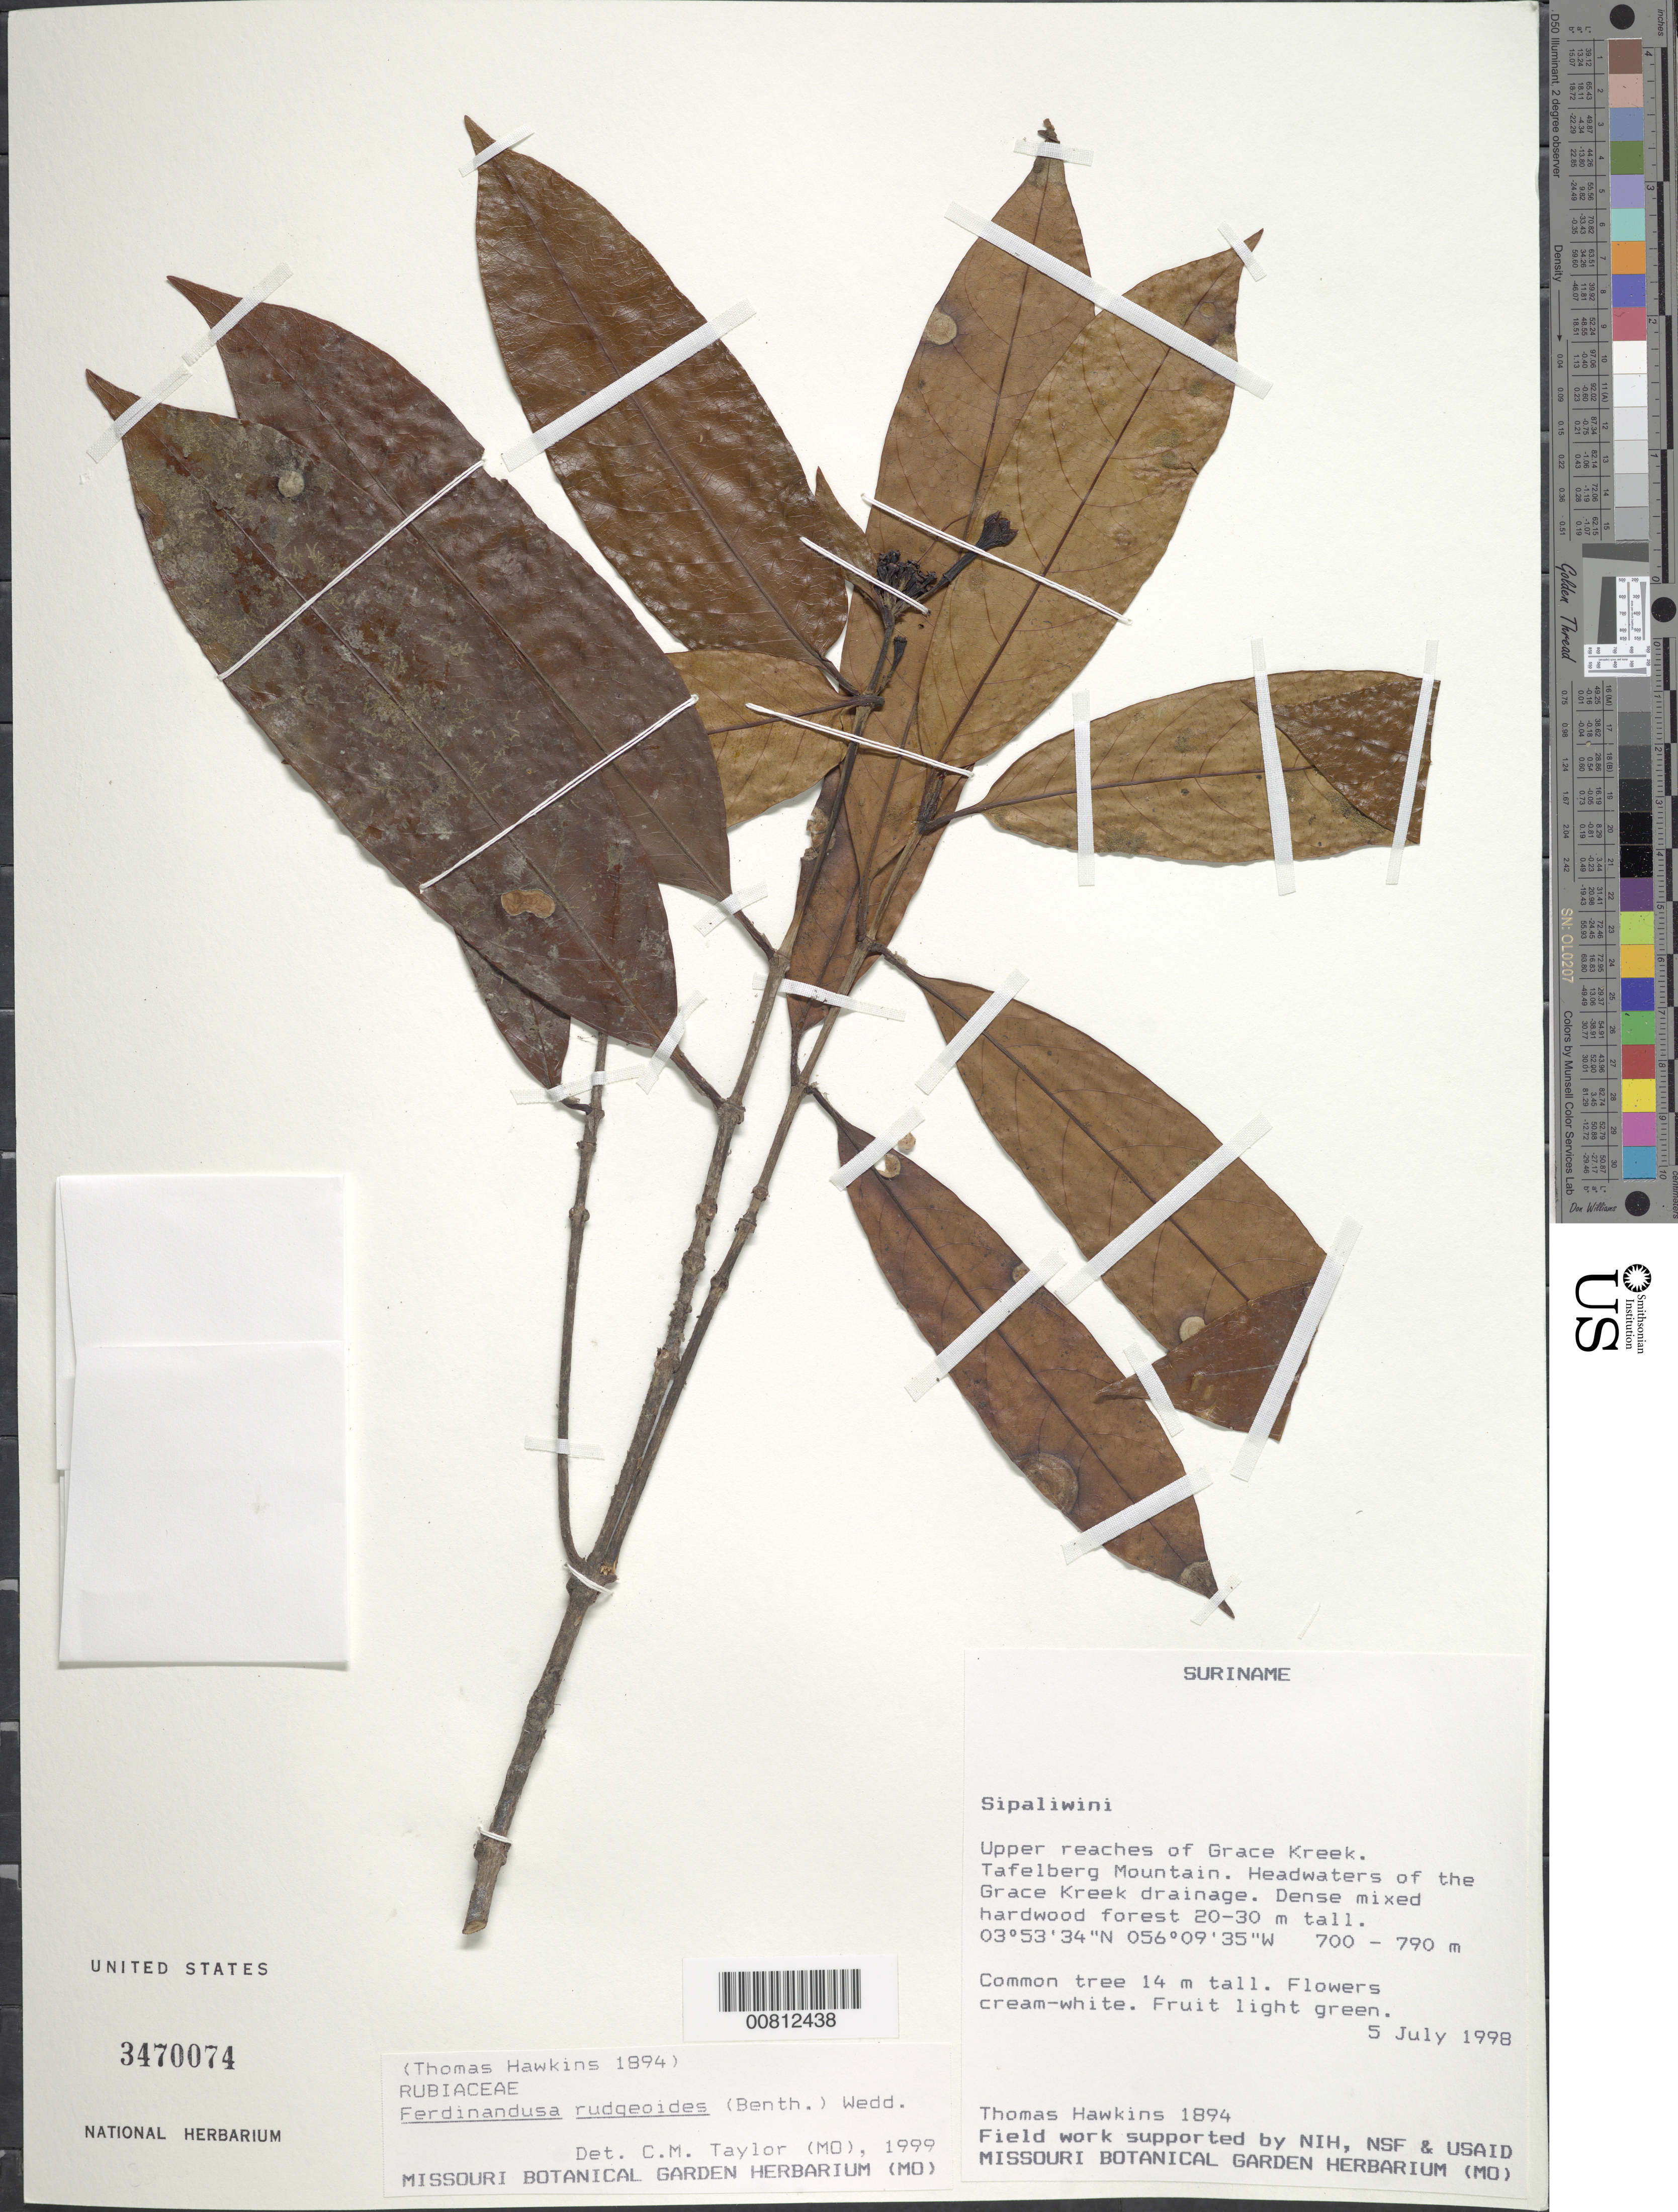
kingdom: Plantae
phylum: Tracheophyta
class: Magnoliopsida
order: Gentianales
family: Rubiaceae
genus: Ferdinandusa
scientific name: Ferdinandusa rudgeoides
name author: (Benth.) Wedd.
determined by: Taylor, Charlotte M.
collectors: T. Hawkins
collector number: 1894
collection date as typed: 5-Jul-98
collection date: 1998-07-05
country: Suriname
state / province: Sipaliwini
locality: Tafelberg (Table Mountain), Grace Kreek, upper reaches, headwaters of the Grace Kreek drainage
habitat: Dense mixed harwood forest 20 - 30 m tall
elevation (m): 700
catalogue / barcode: US 3470074